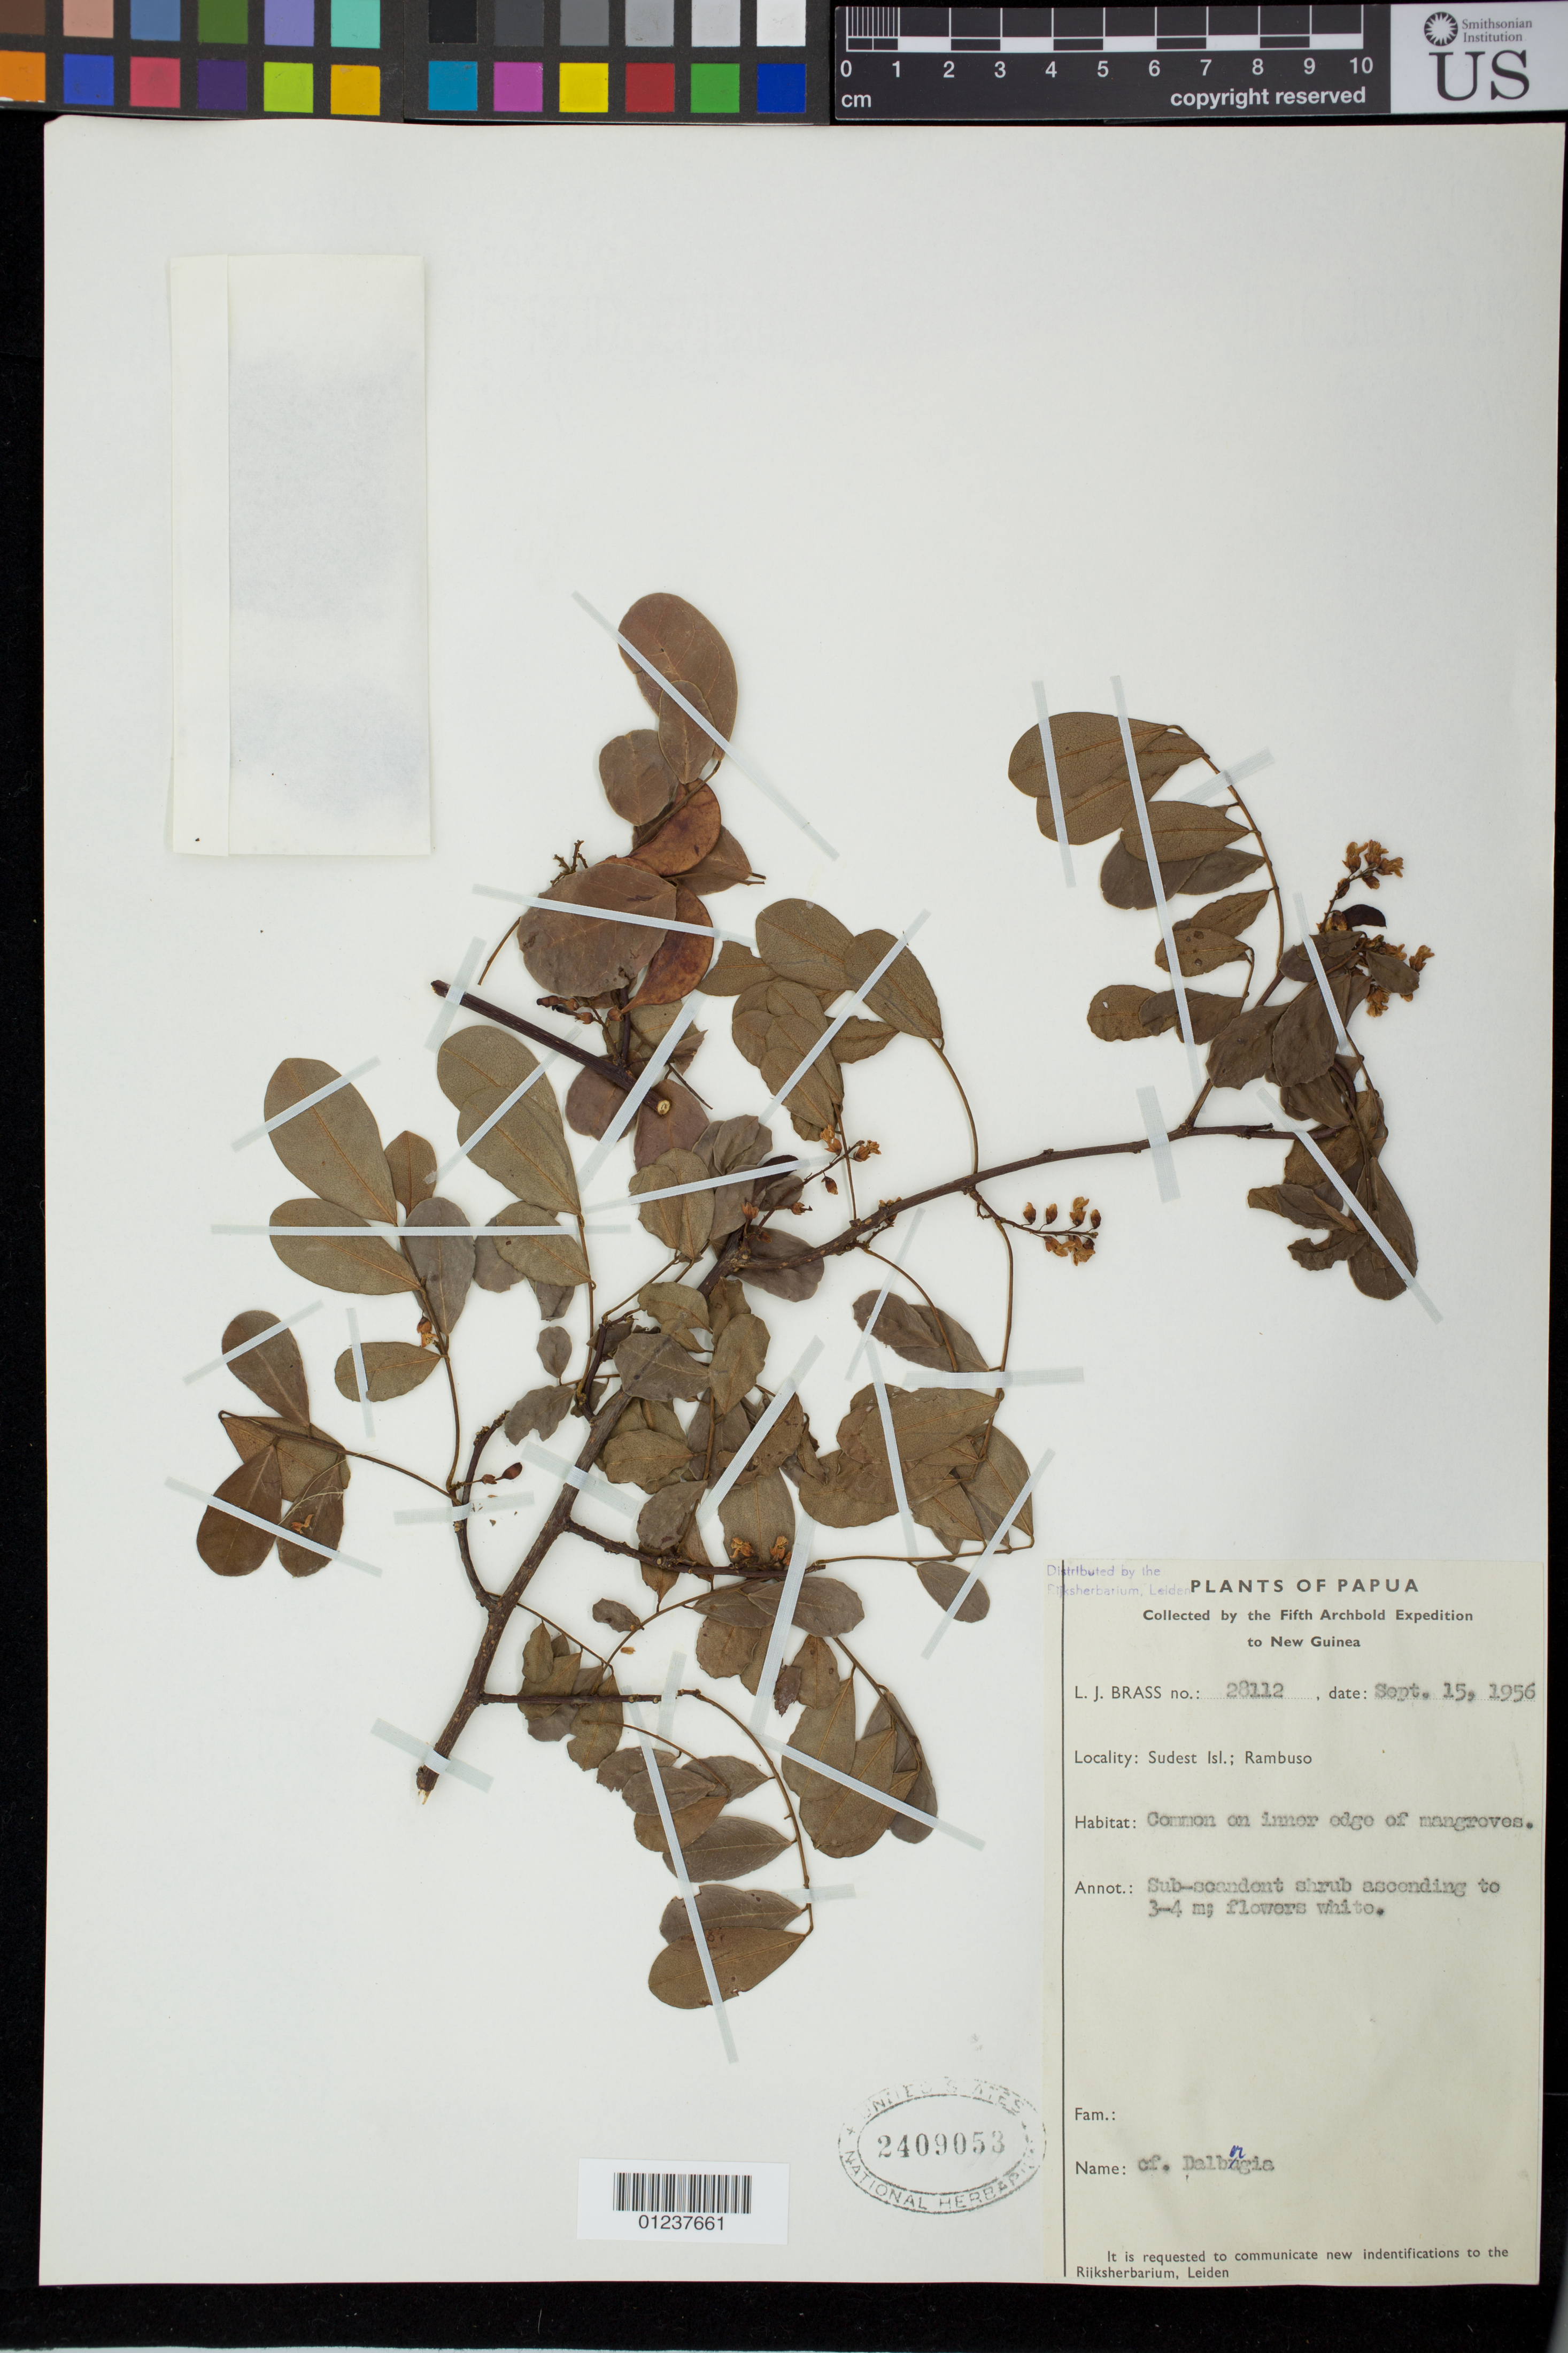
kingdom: Plantae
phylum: Tracheophyta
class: Magnoliopsida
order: Fabales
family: Fabaceae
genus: Dalbergia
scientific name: Dalbergia sp.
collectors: L. J. Brass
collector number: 28112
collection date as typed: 15 Sep 1956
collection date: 1956-09-15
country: Papua New Guinea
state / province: Milne Bay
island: Sudest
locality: Sudest Isl.; Rambuso.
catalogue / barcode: US 2409053